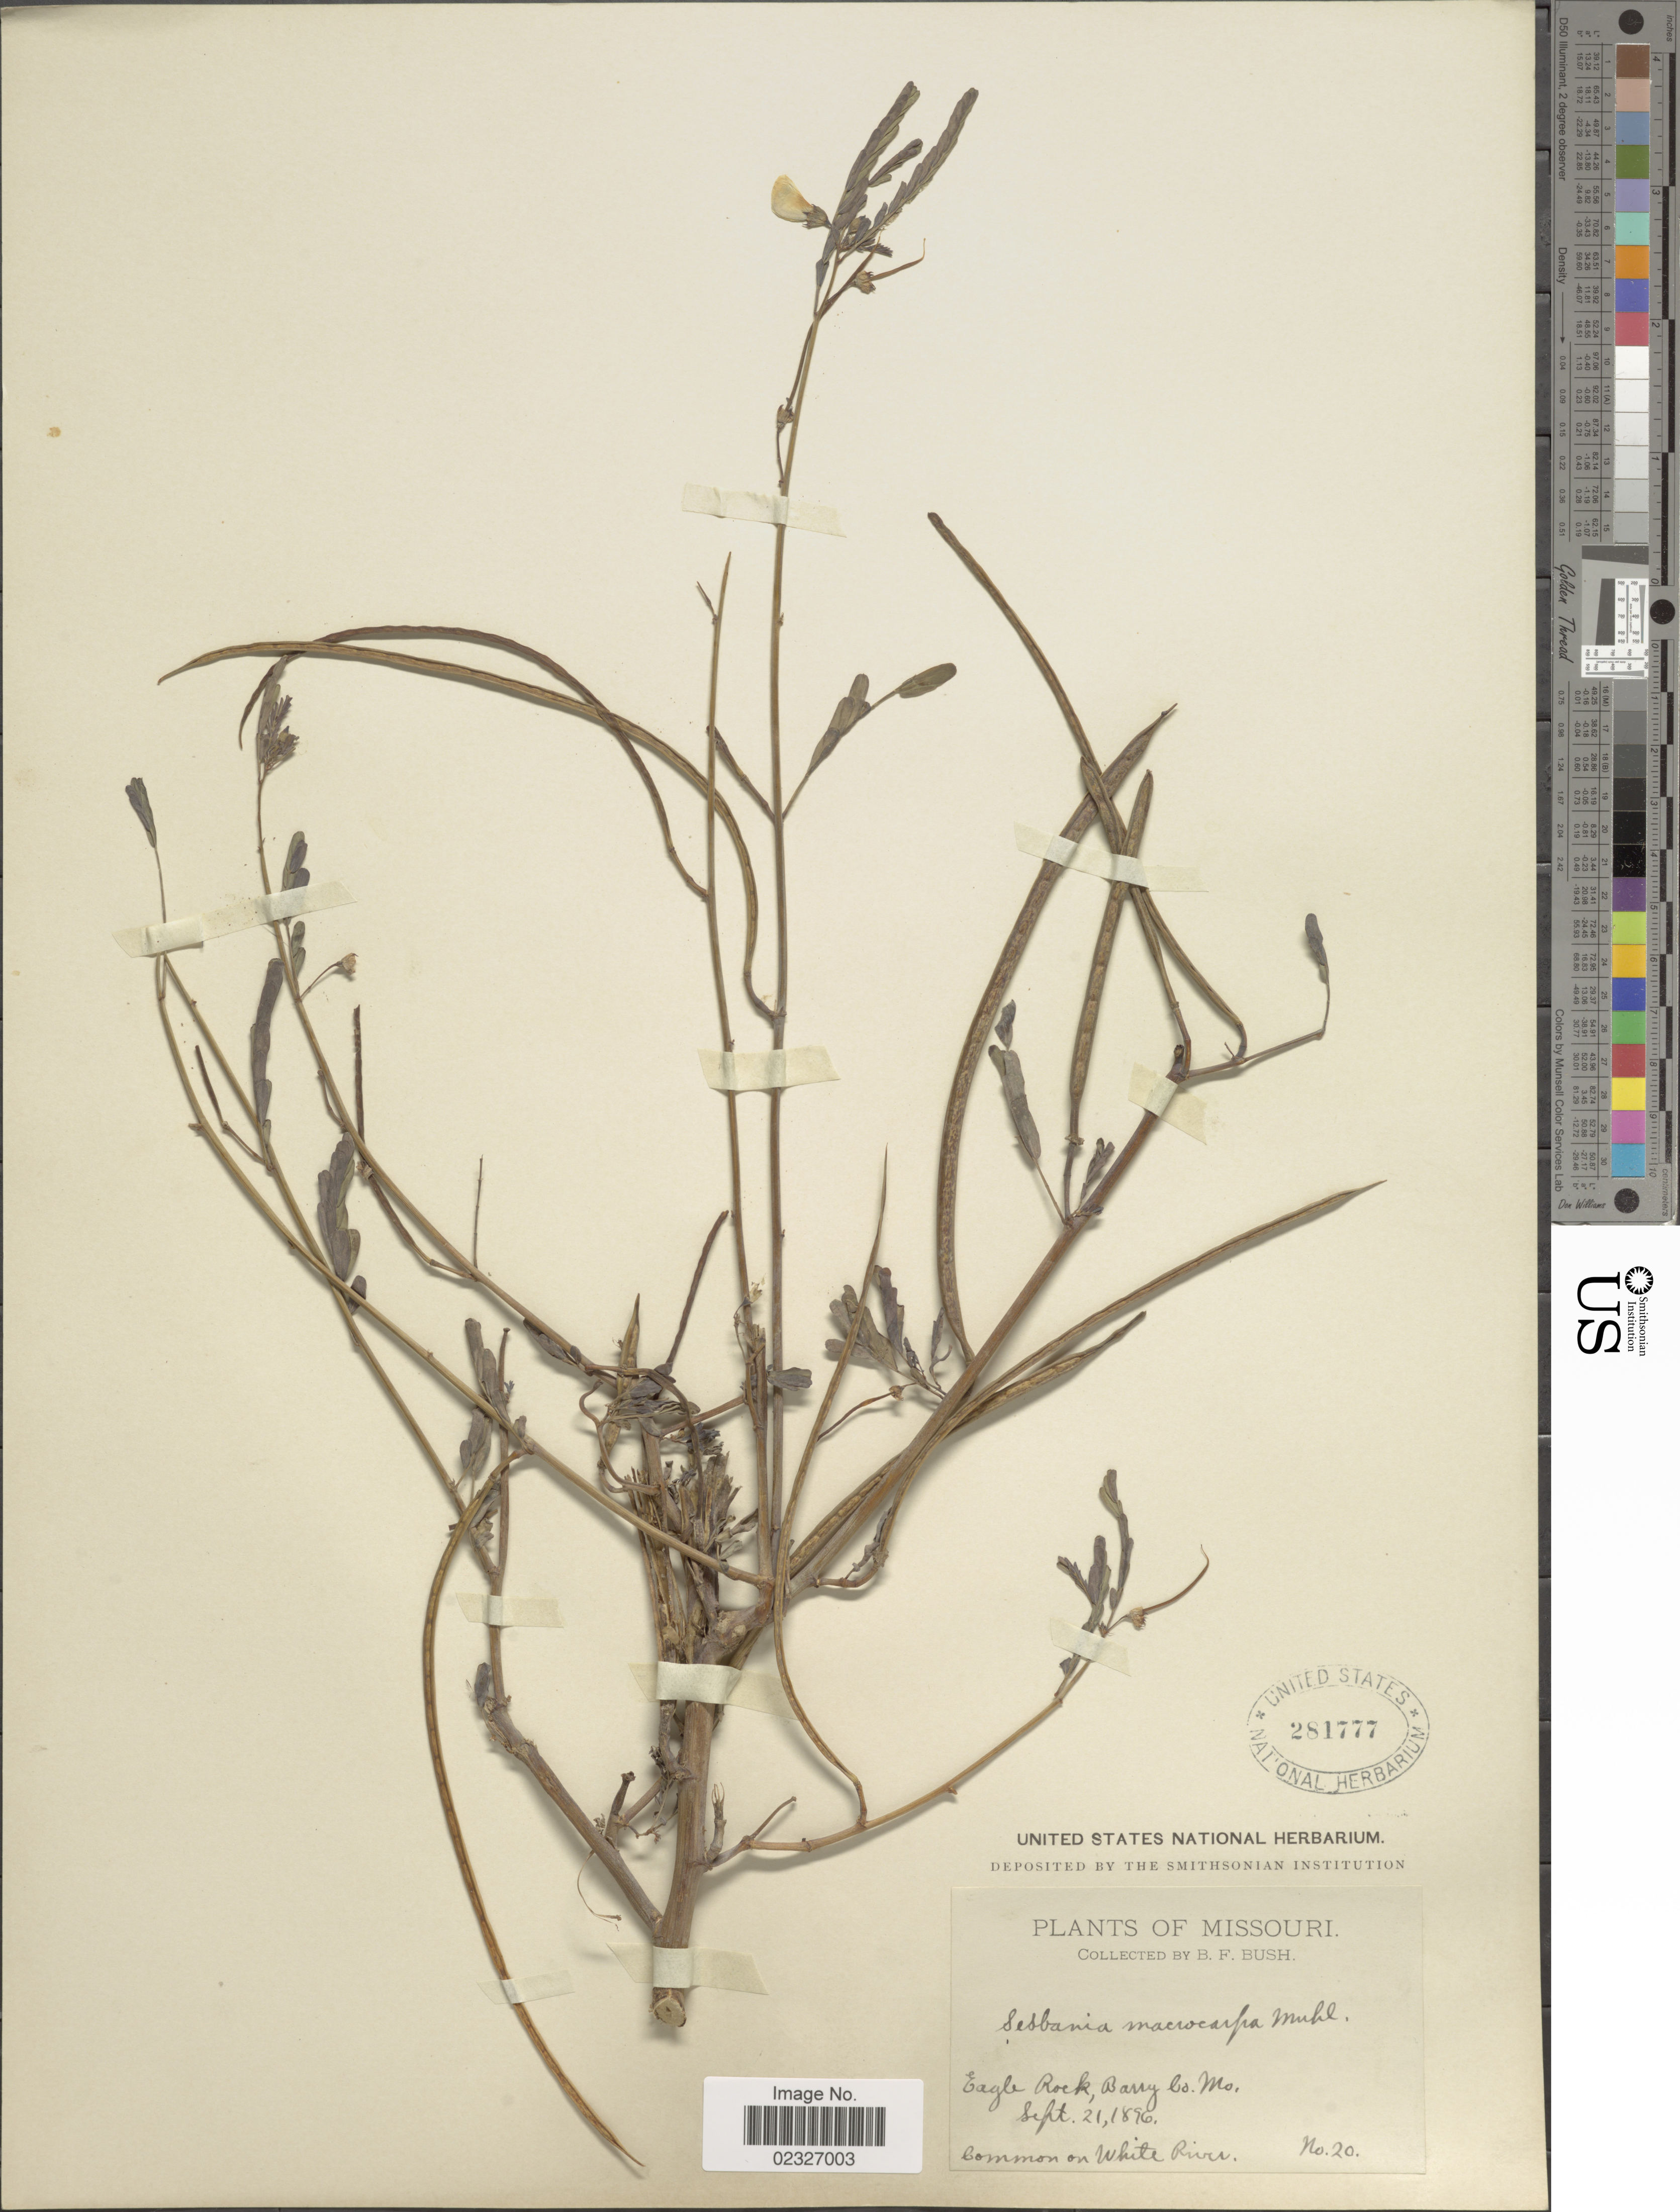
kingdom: Plantae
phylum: Tracheophyta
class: Magnoliopsida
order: Fabales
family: Fabaceae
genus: Sesbania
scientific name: Sesbania exaltata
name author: (Raf.) Cory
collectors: B. F. Bush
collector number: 20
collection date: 1896-09-21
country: United States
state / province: Missouri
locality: Eagle Rock, Barry Co. Mo.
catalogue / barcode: US 281777